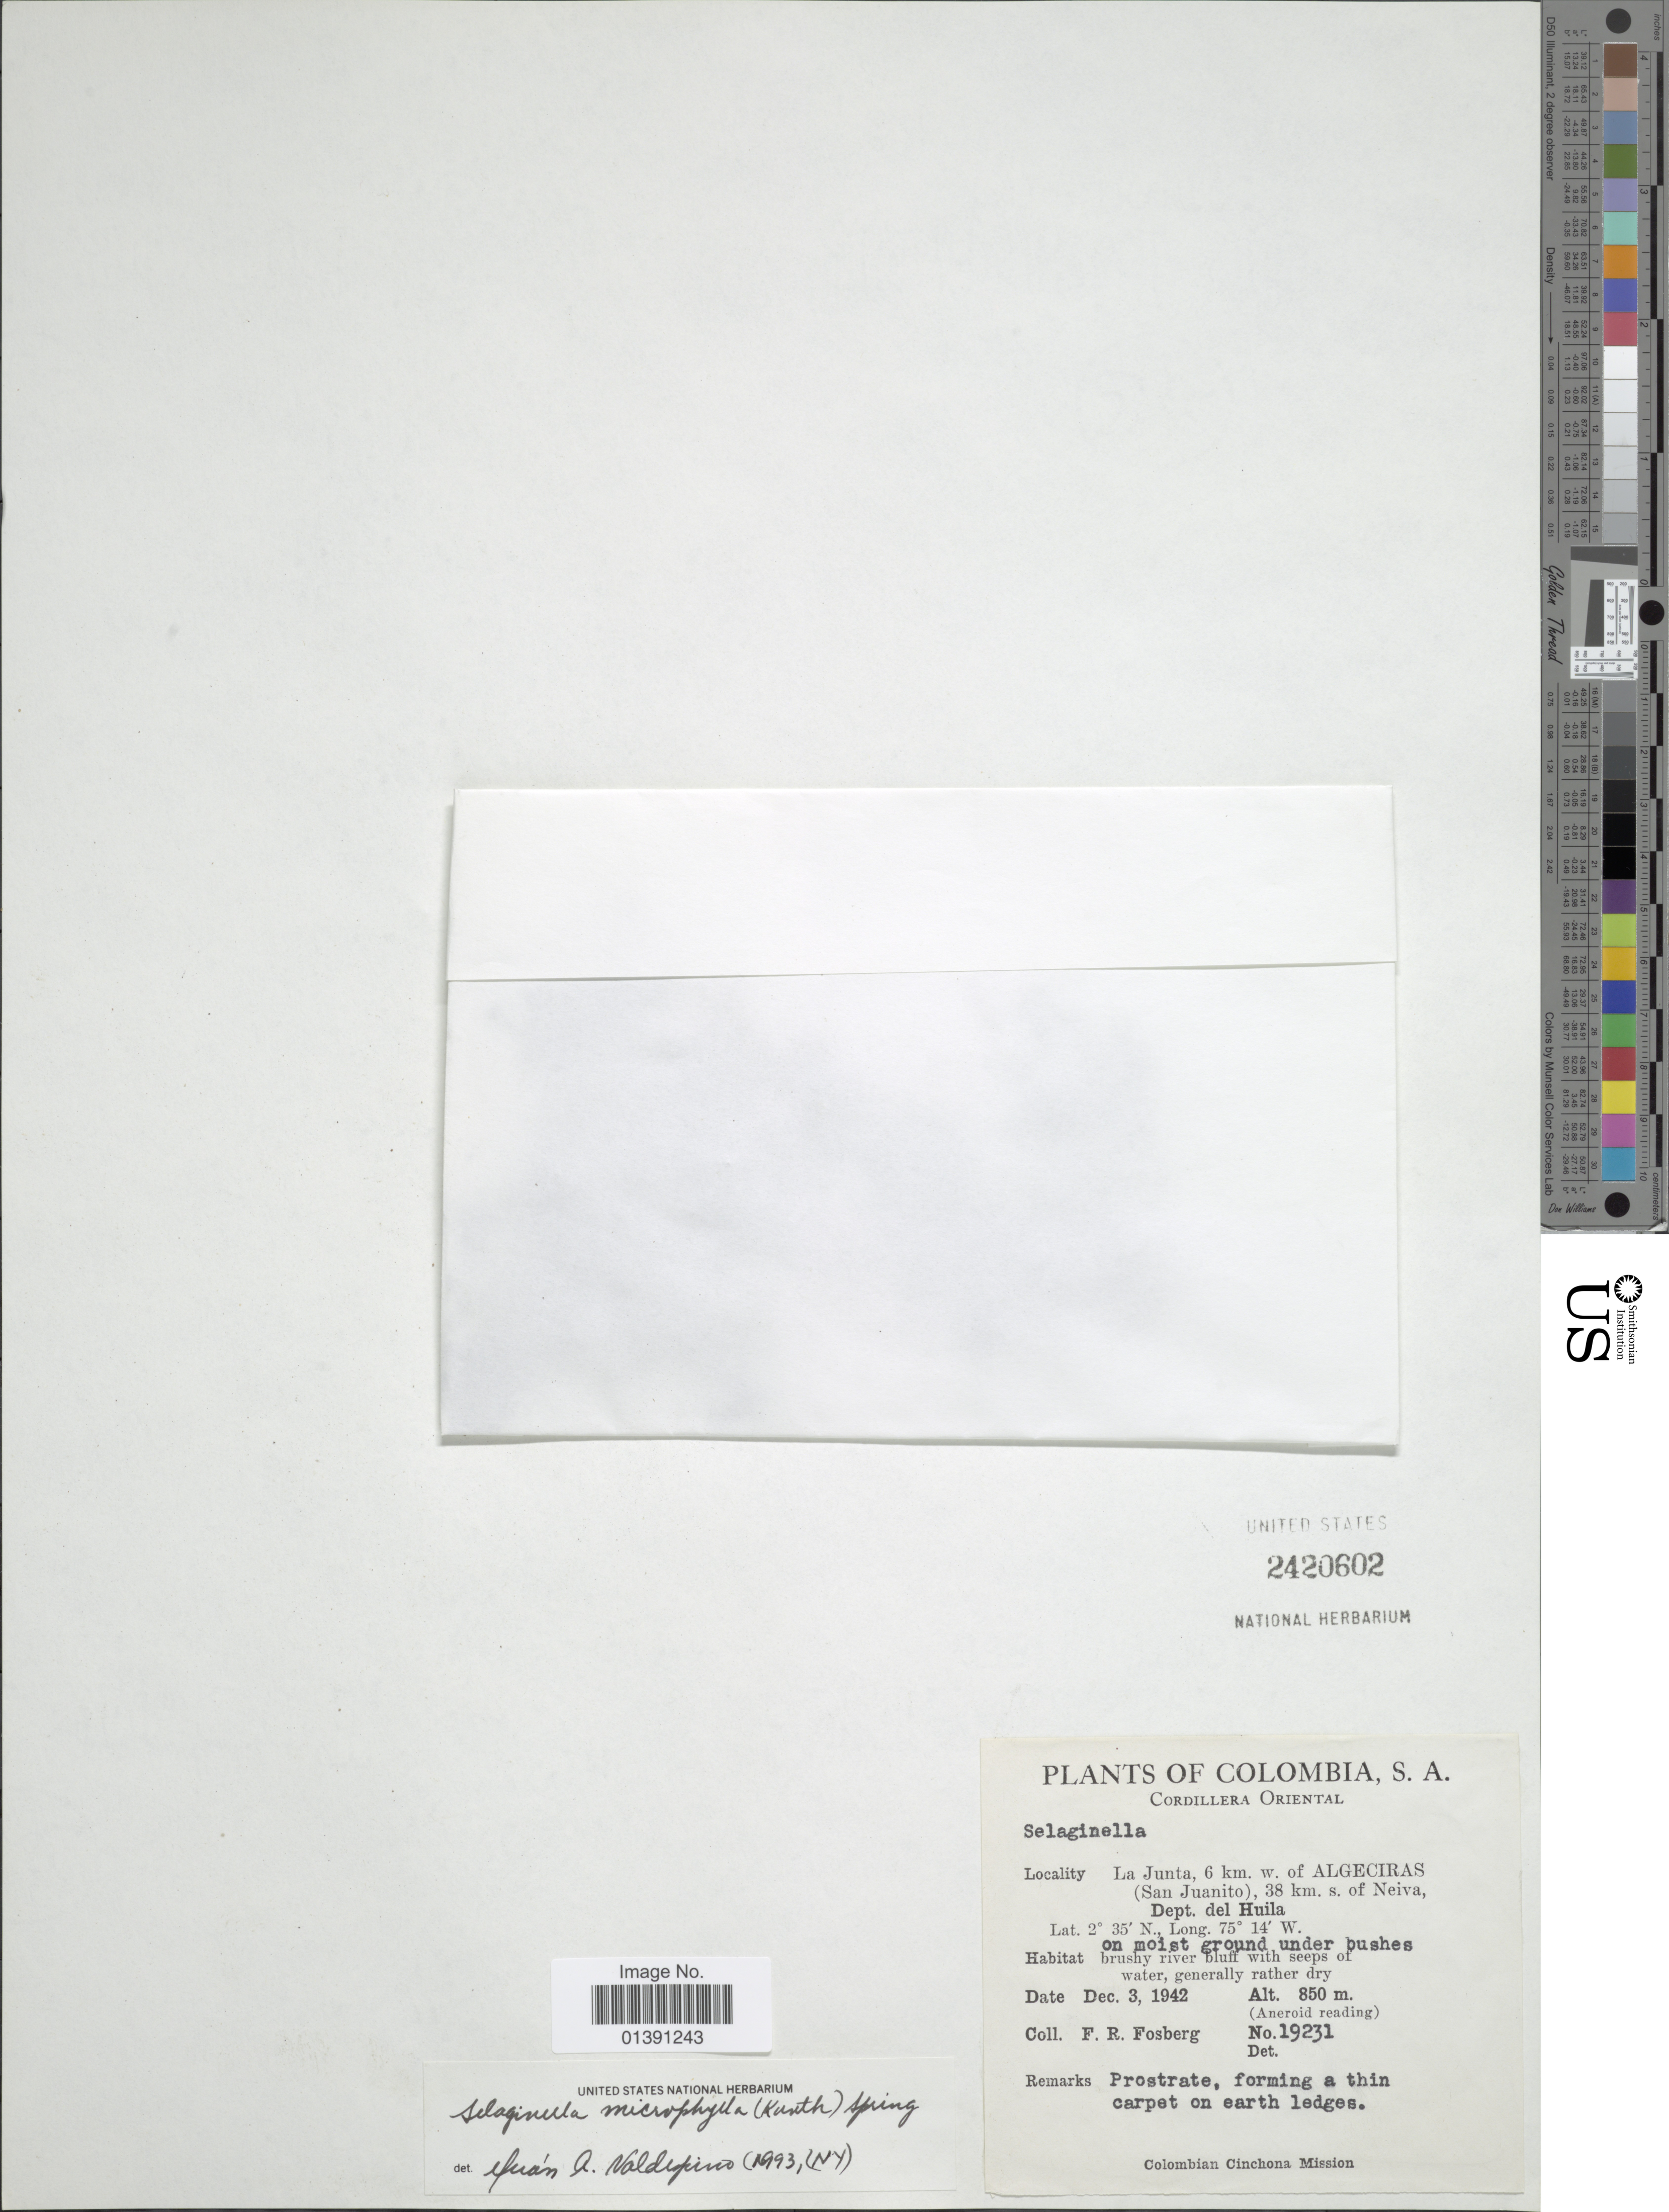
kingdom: Plantae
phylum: Tracheophyta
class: Lycopodiopsida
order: Selaginellales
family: Selaginellaceae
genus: Selaginella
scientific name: Selaginella microphylla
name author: (Kunth) Spring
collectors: F. R. Fosberg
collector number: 19231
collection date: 1942-12-03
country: Colombia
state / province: Huila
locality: Cordillera Oriental, La Junta, 6 km w of Algeciras (San Juanito), 38 km. s. of Neiva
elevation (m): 850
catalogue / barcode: US 2420602